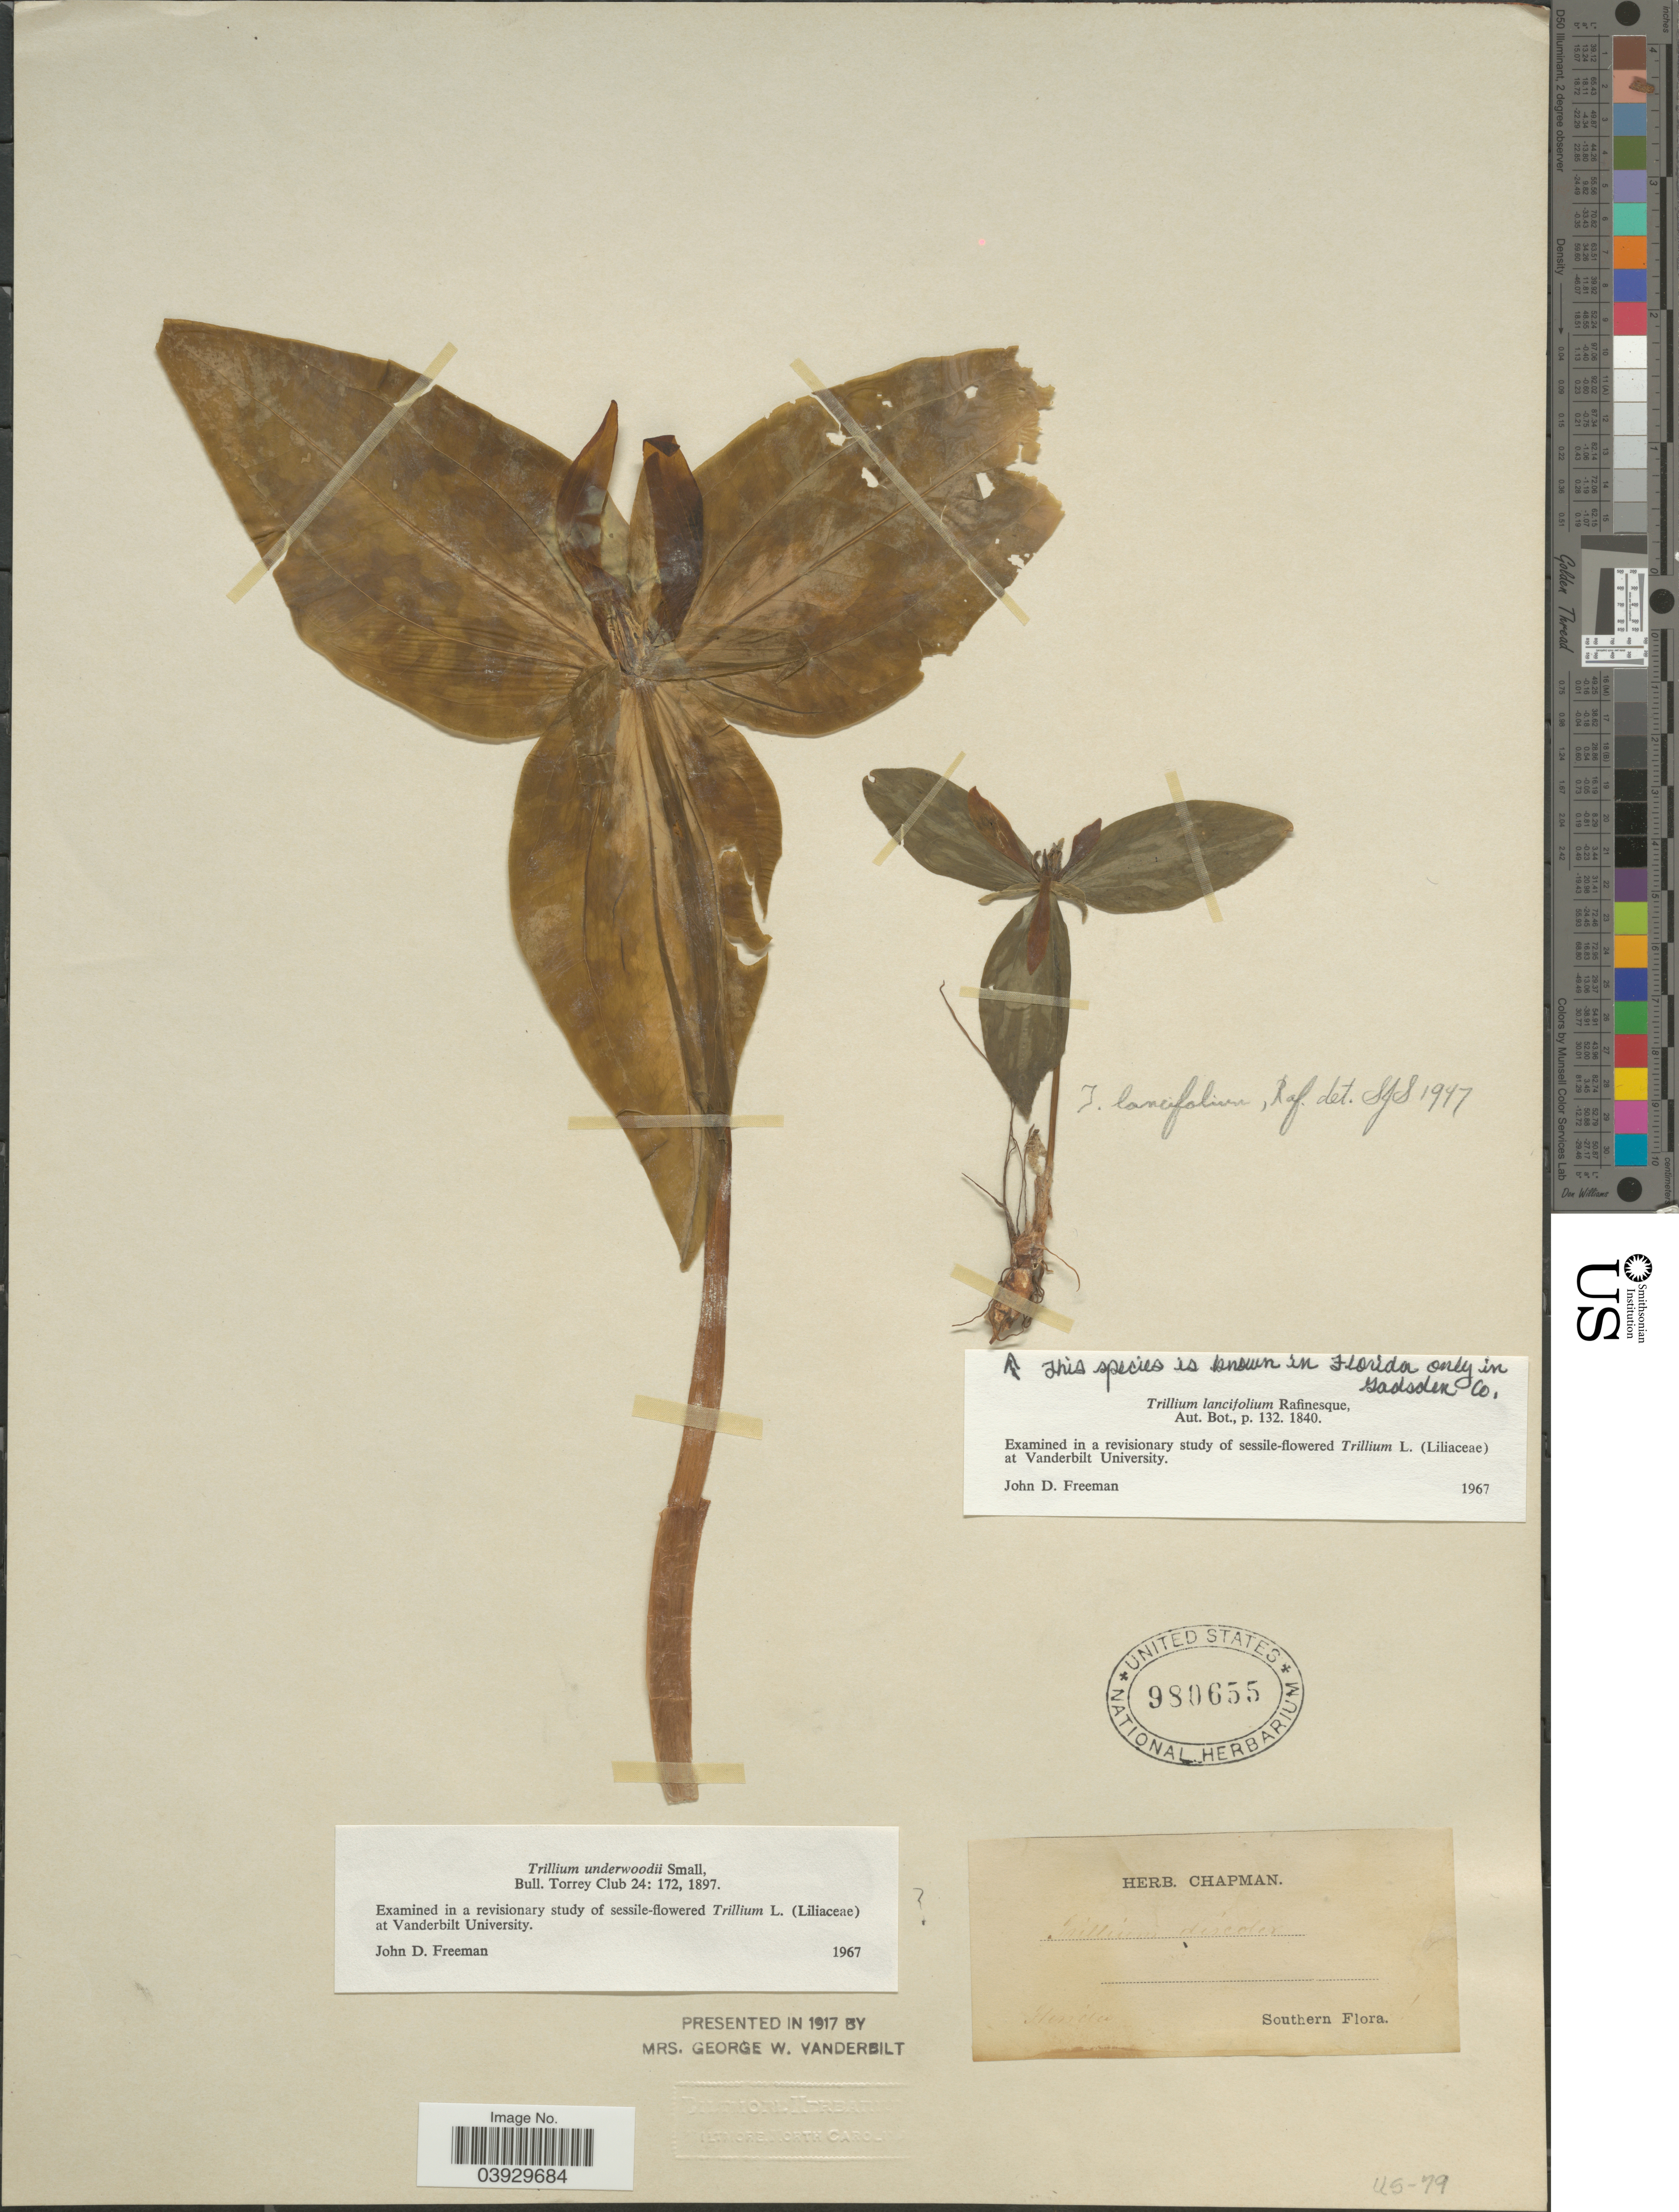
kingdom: Plantae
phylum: Tracheophyta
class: Liliopsida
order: Liliales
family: Melanthiaceae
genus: Trillium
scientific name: Trillium lancifolium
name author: Raf.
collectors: ex herb. Chapman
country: United States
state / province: Florida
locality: Southern.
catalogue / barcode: US 980655